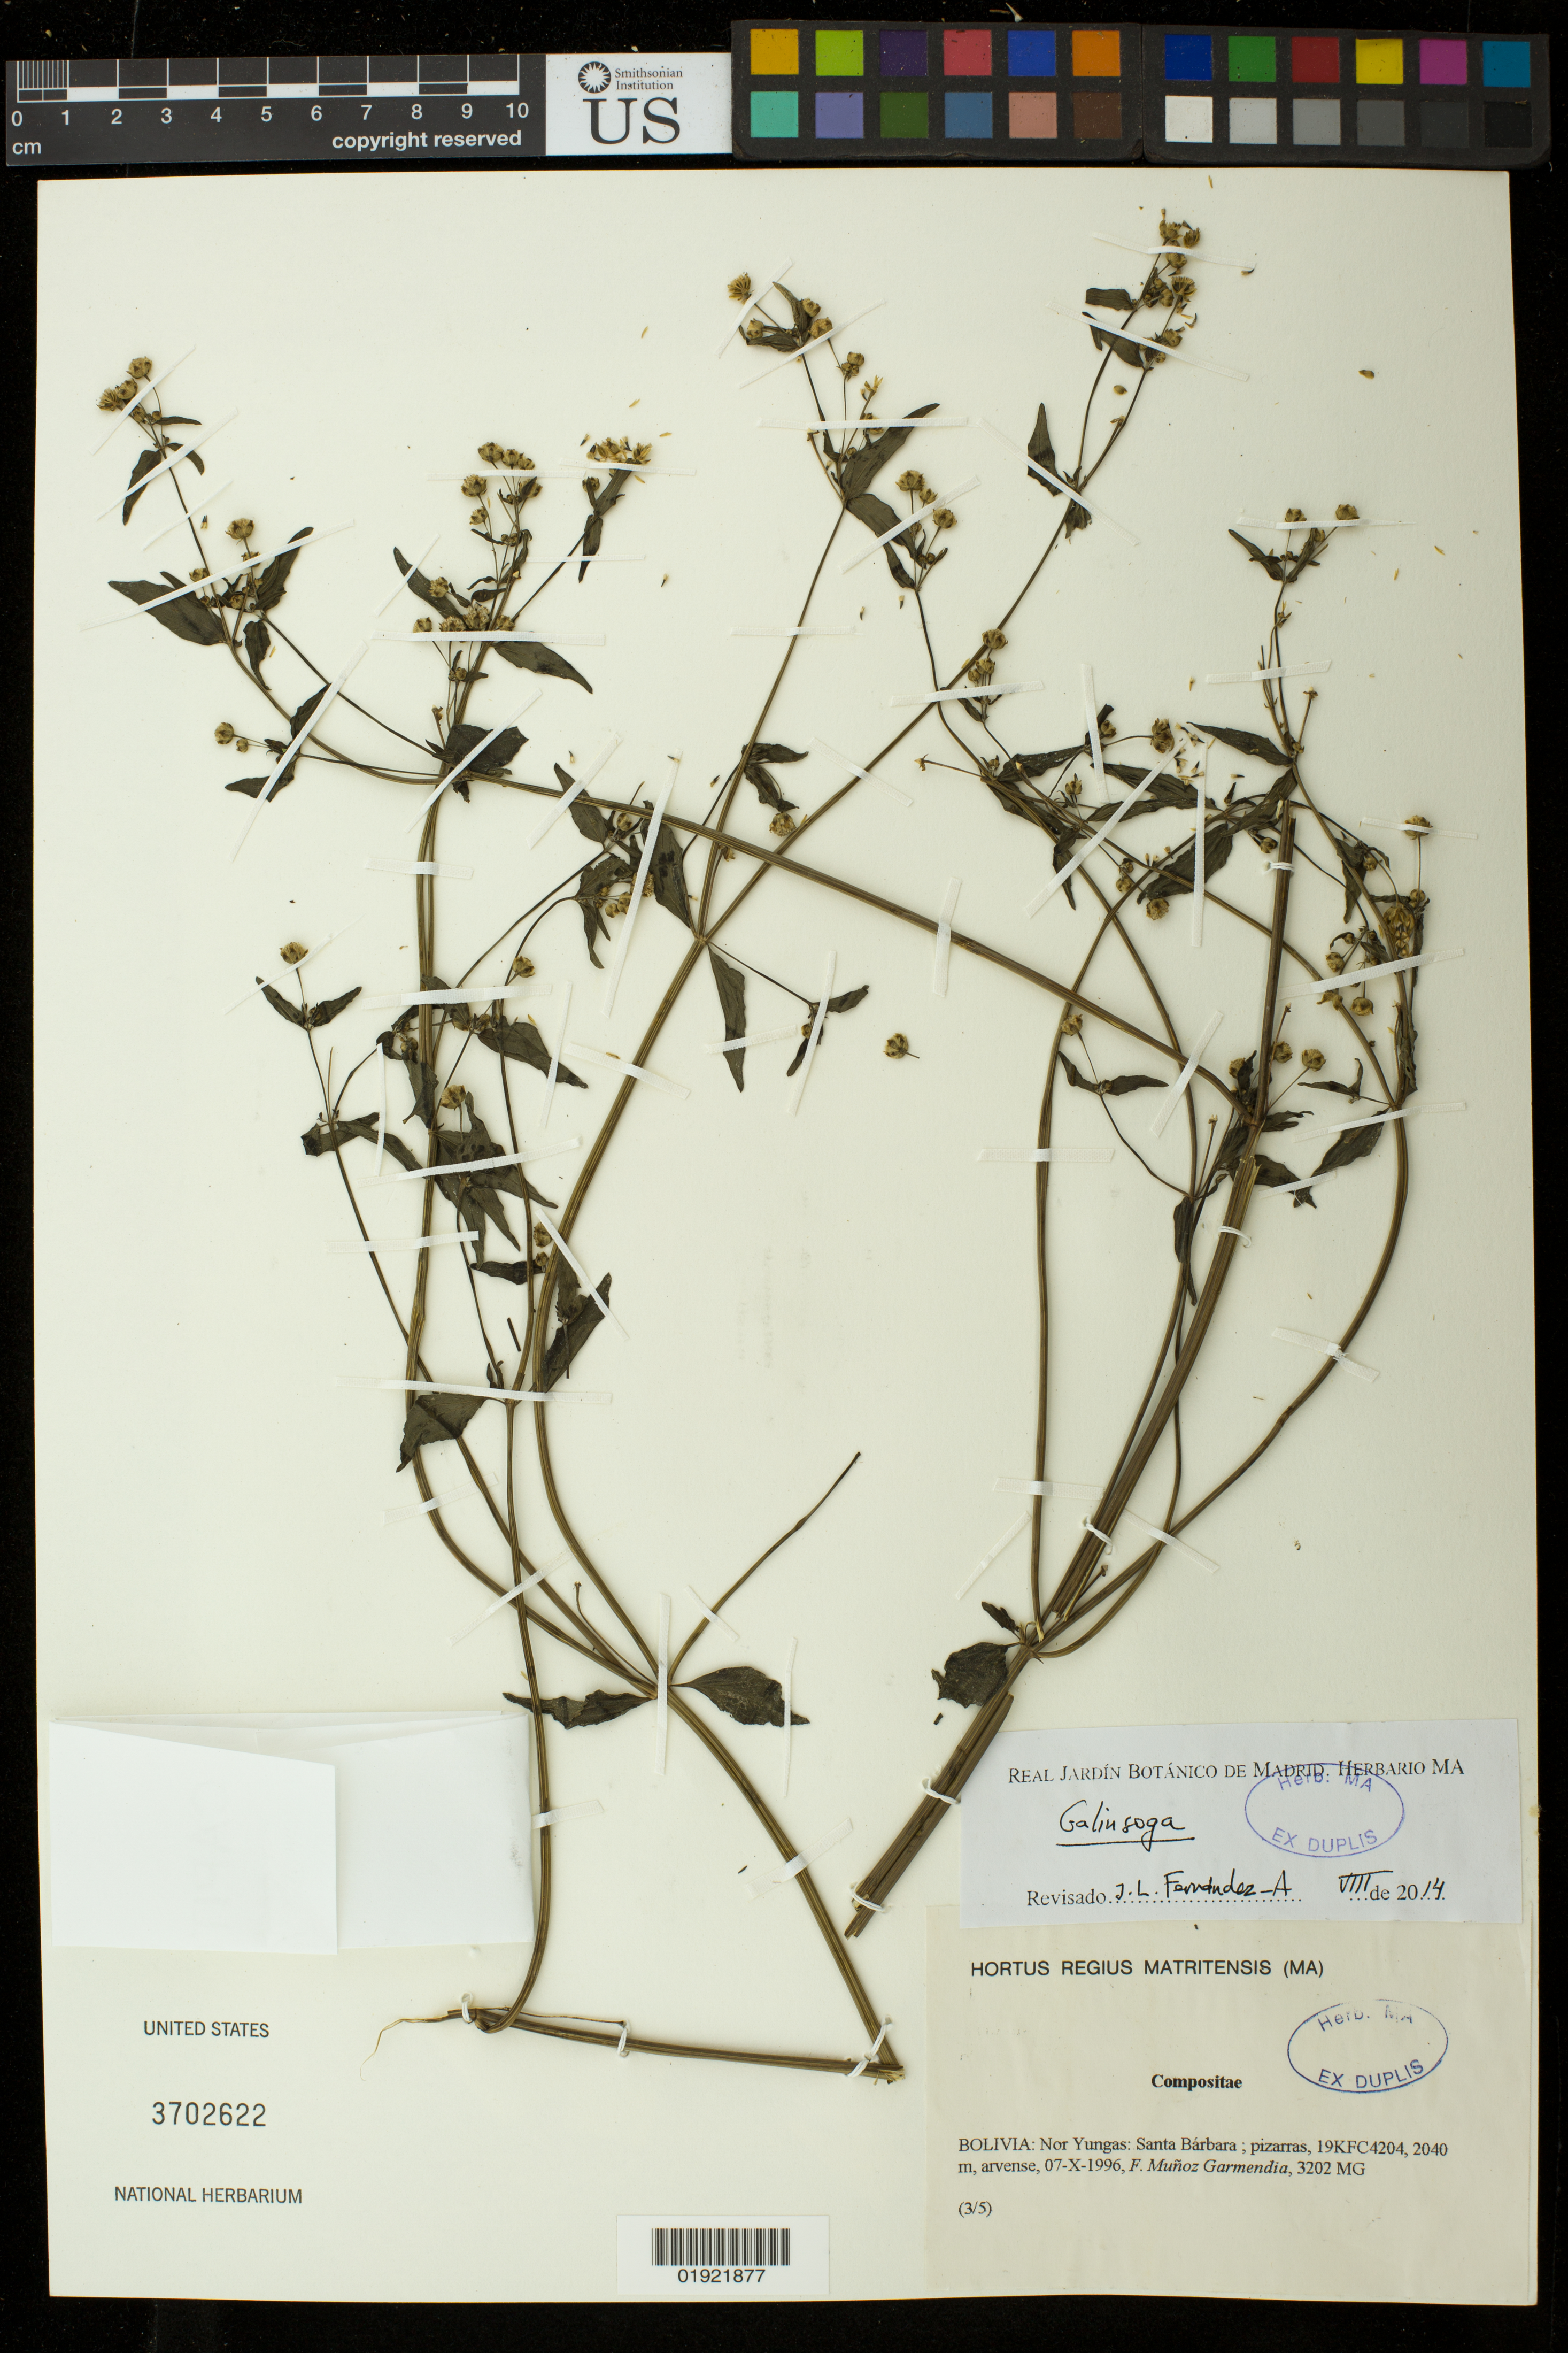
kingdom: Plantae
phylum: Tracheophyta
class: Magnoliopsida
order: Asterales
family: Asteraceae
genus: Galinsoga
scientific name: Galinsoga sp.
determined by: Fernández-Alonso, J. L.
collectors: F. Muñoz Garmendia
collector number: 3202 MG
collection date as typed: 07-X-1996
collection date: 1996-10-07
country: Bolivia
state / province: La Paz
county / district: Nor Yungas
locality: Santa Barbara; pizaras, 19KFC4204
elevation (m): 2040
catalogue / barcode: US 3702622